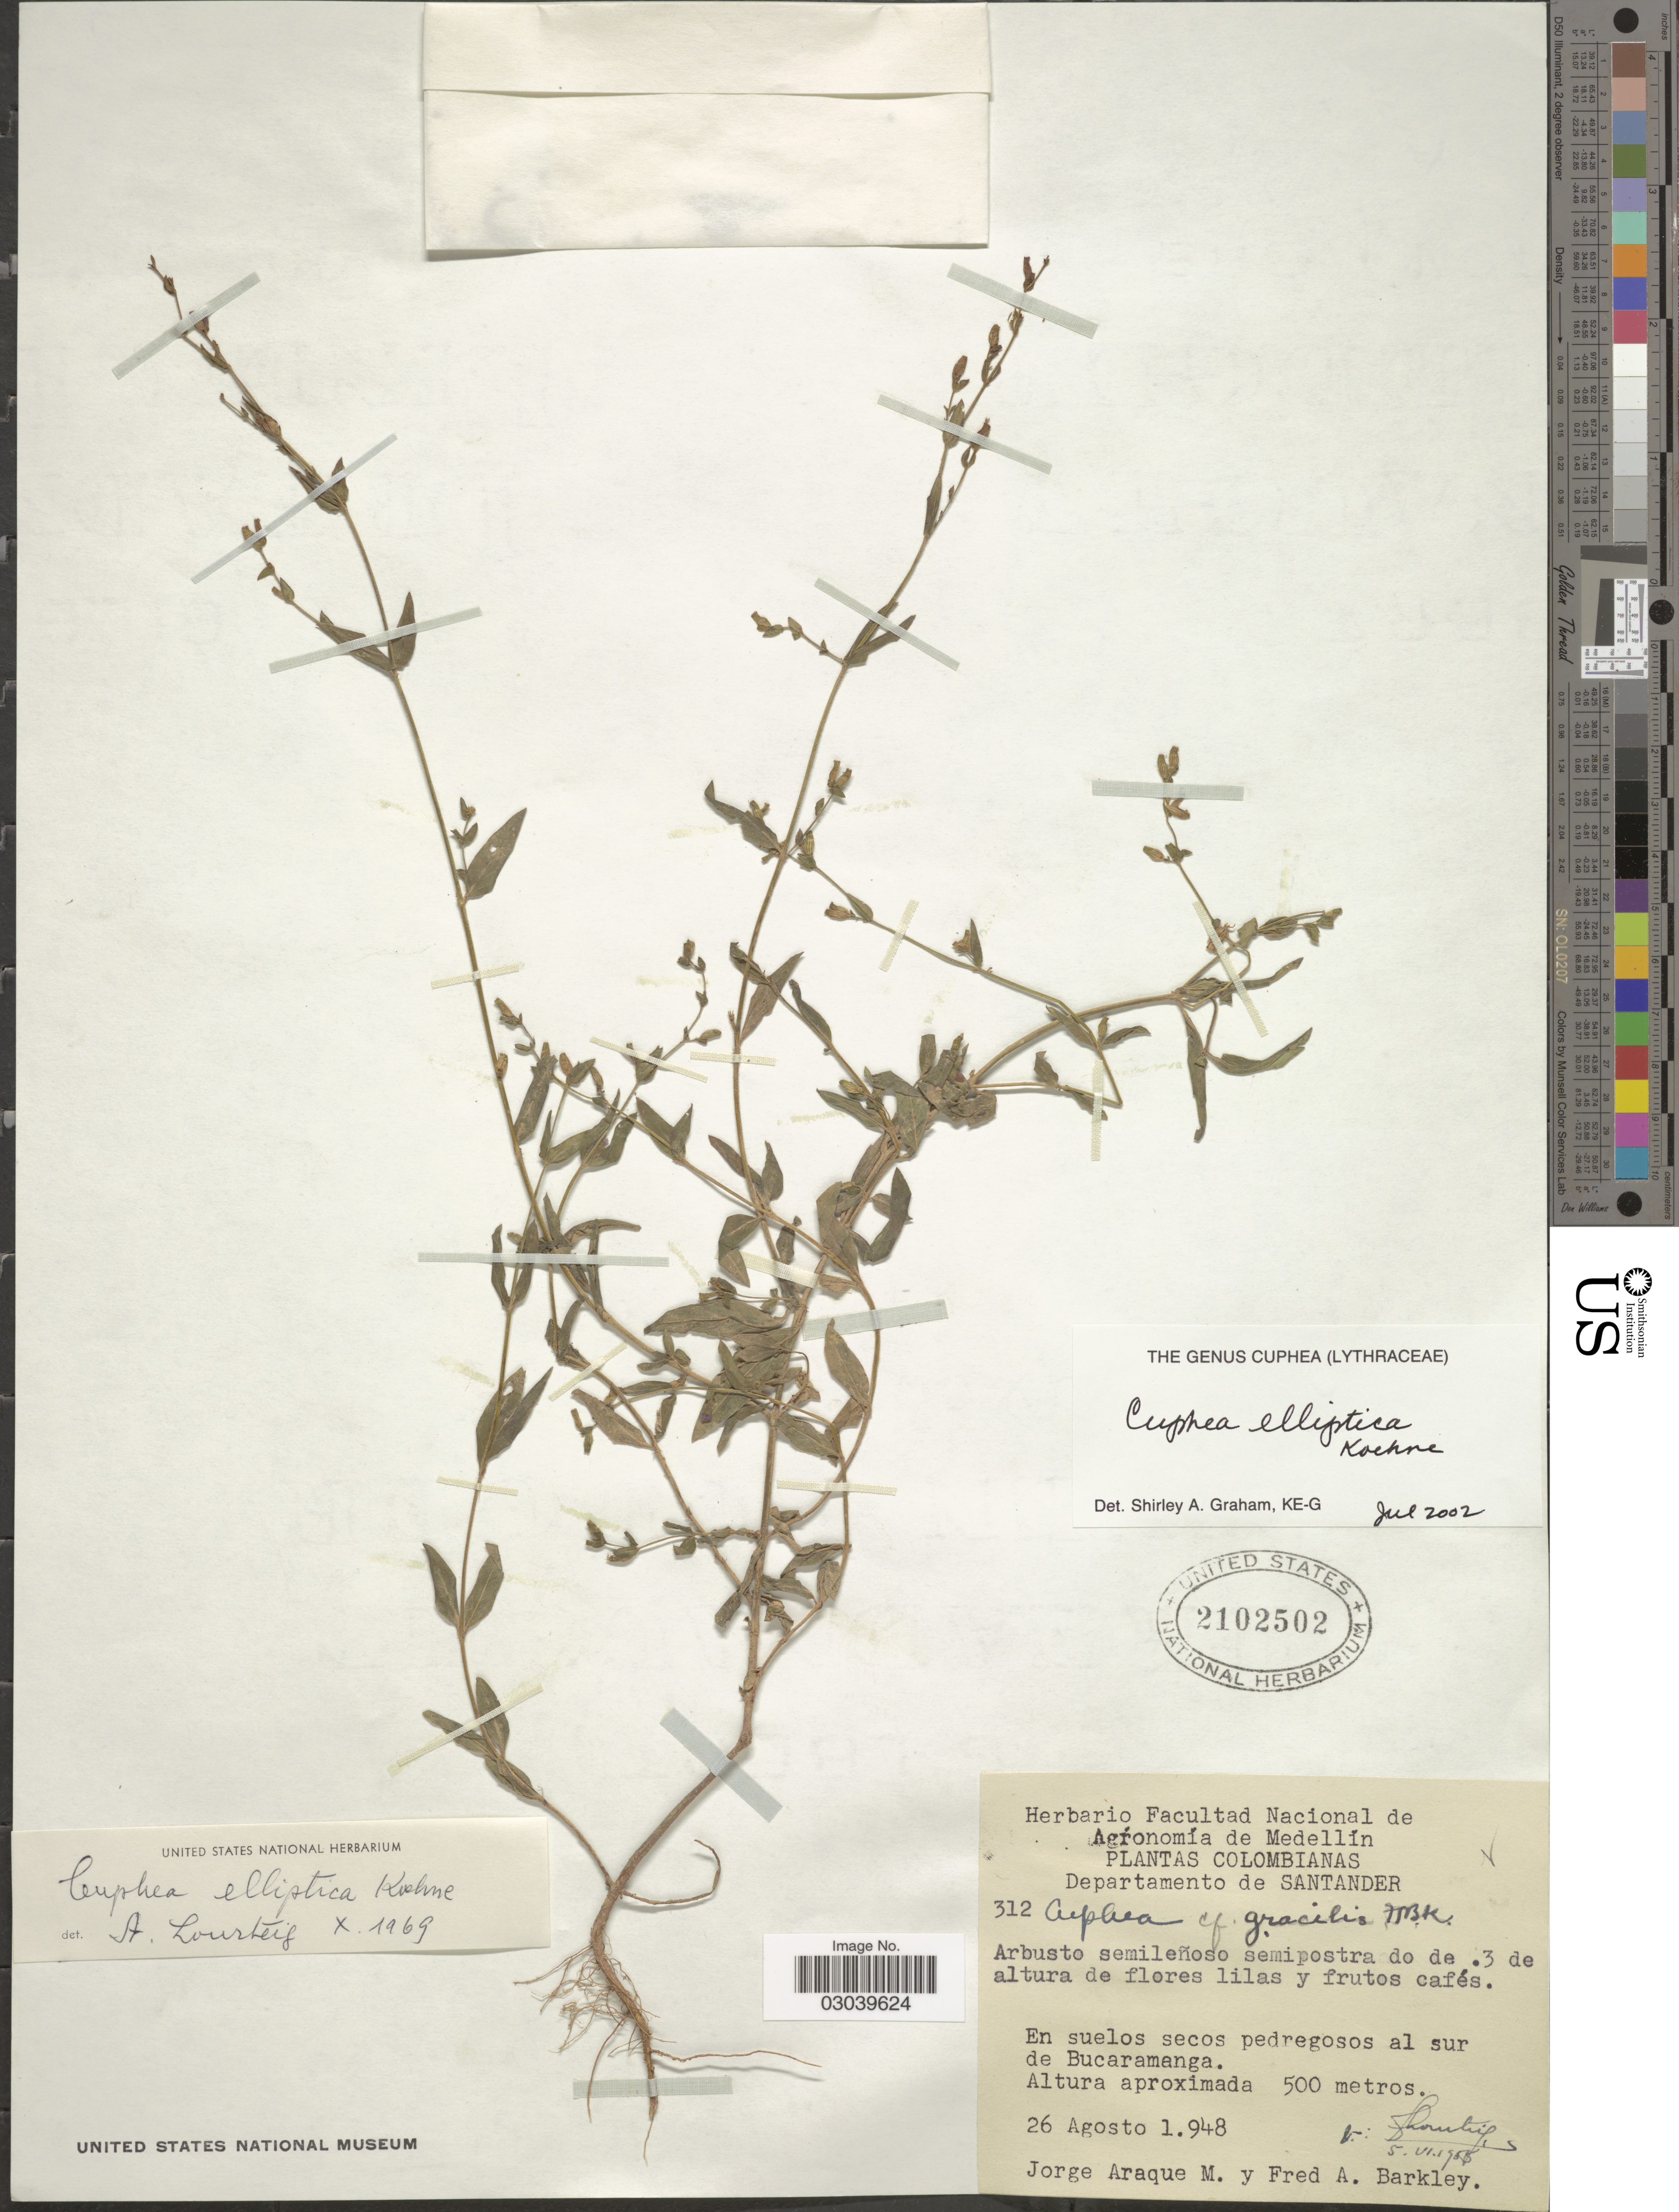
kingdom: Plantae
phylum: Tracheophyta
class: Magnoliopsida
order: Myrtales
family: Lythraceae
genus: Cuphea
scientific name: Cuphea elliptica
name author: Koehne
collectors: J. Araque Molina & F. A. Barkley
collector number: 312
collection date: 1948-08-26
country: Colombia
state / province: Santander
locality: Departamento de Santander. Al sur de Bucaramanga.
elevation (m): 500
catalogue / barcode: US 2102502